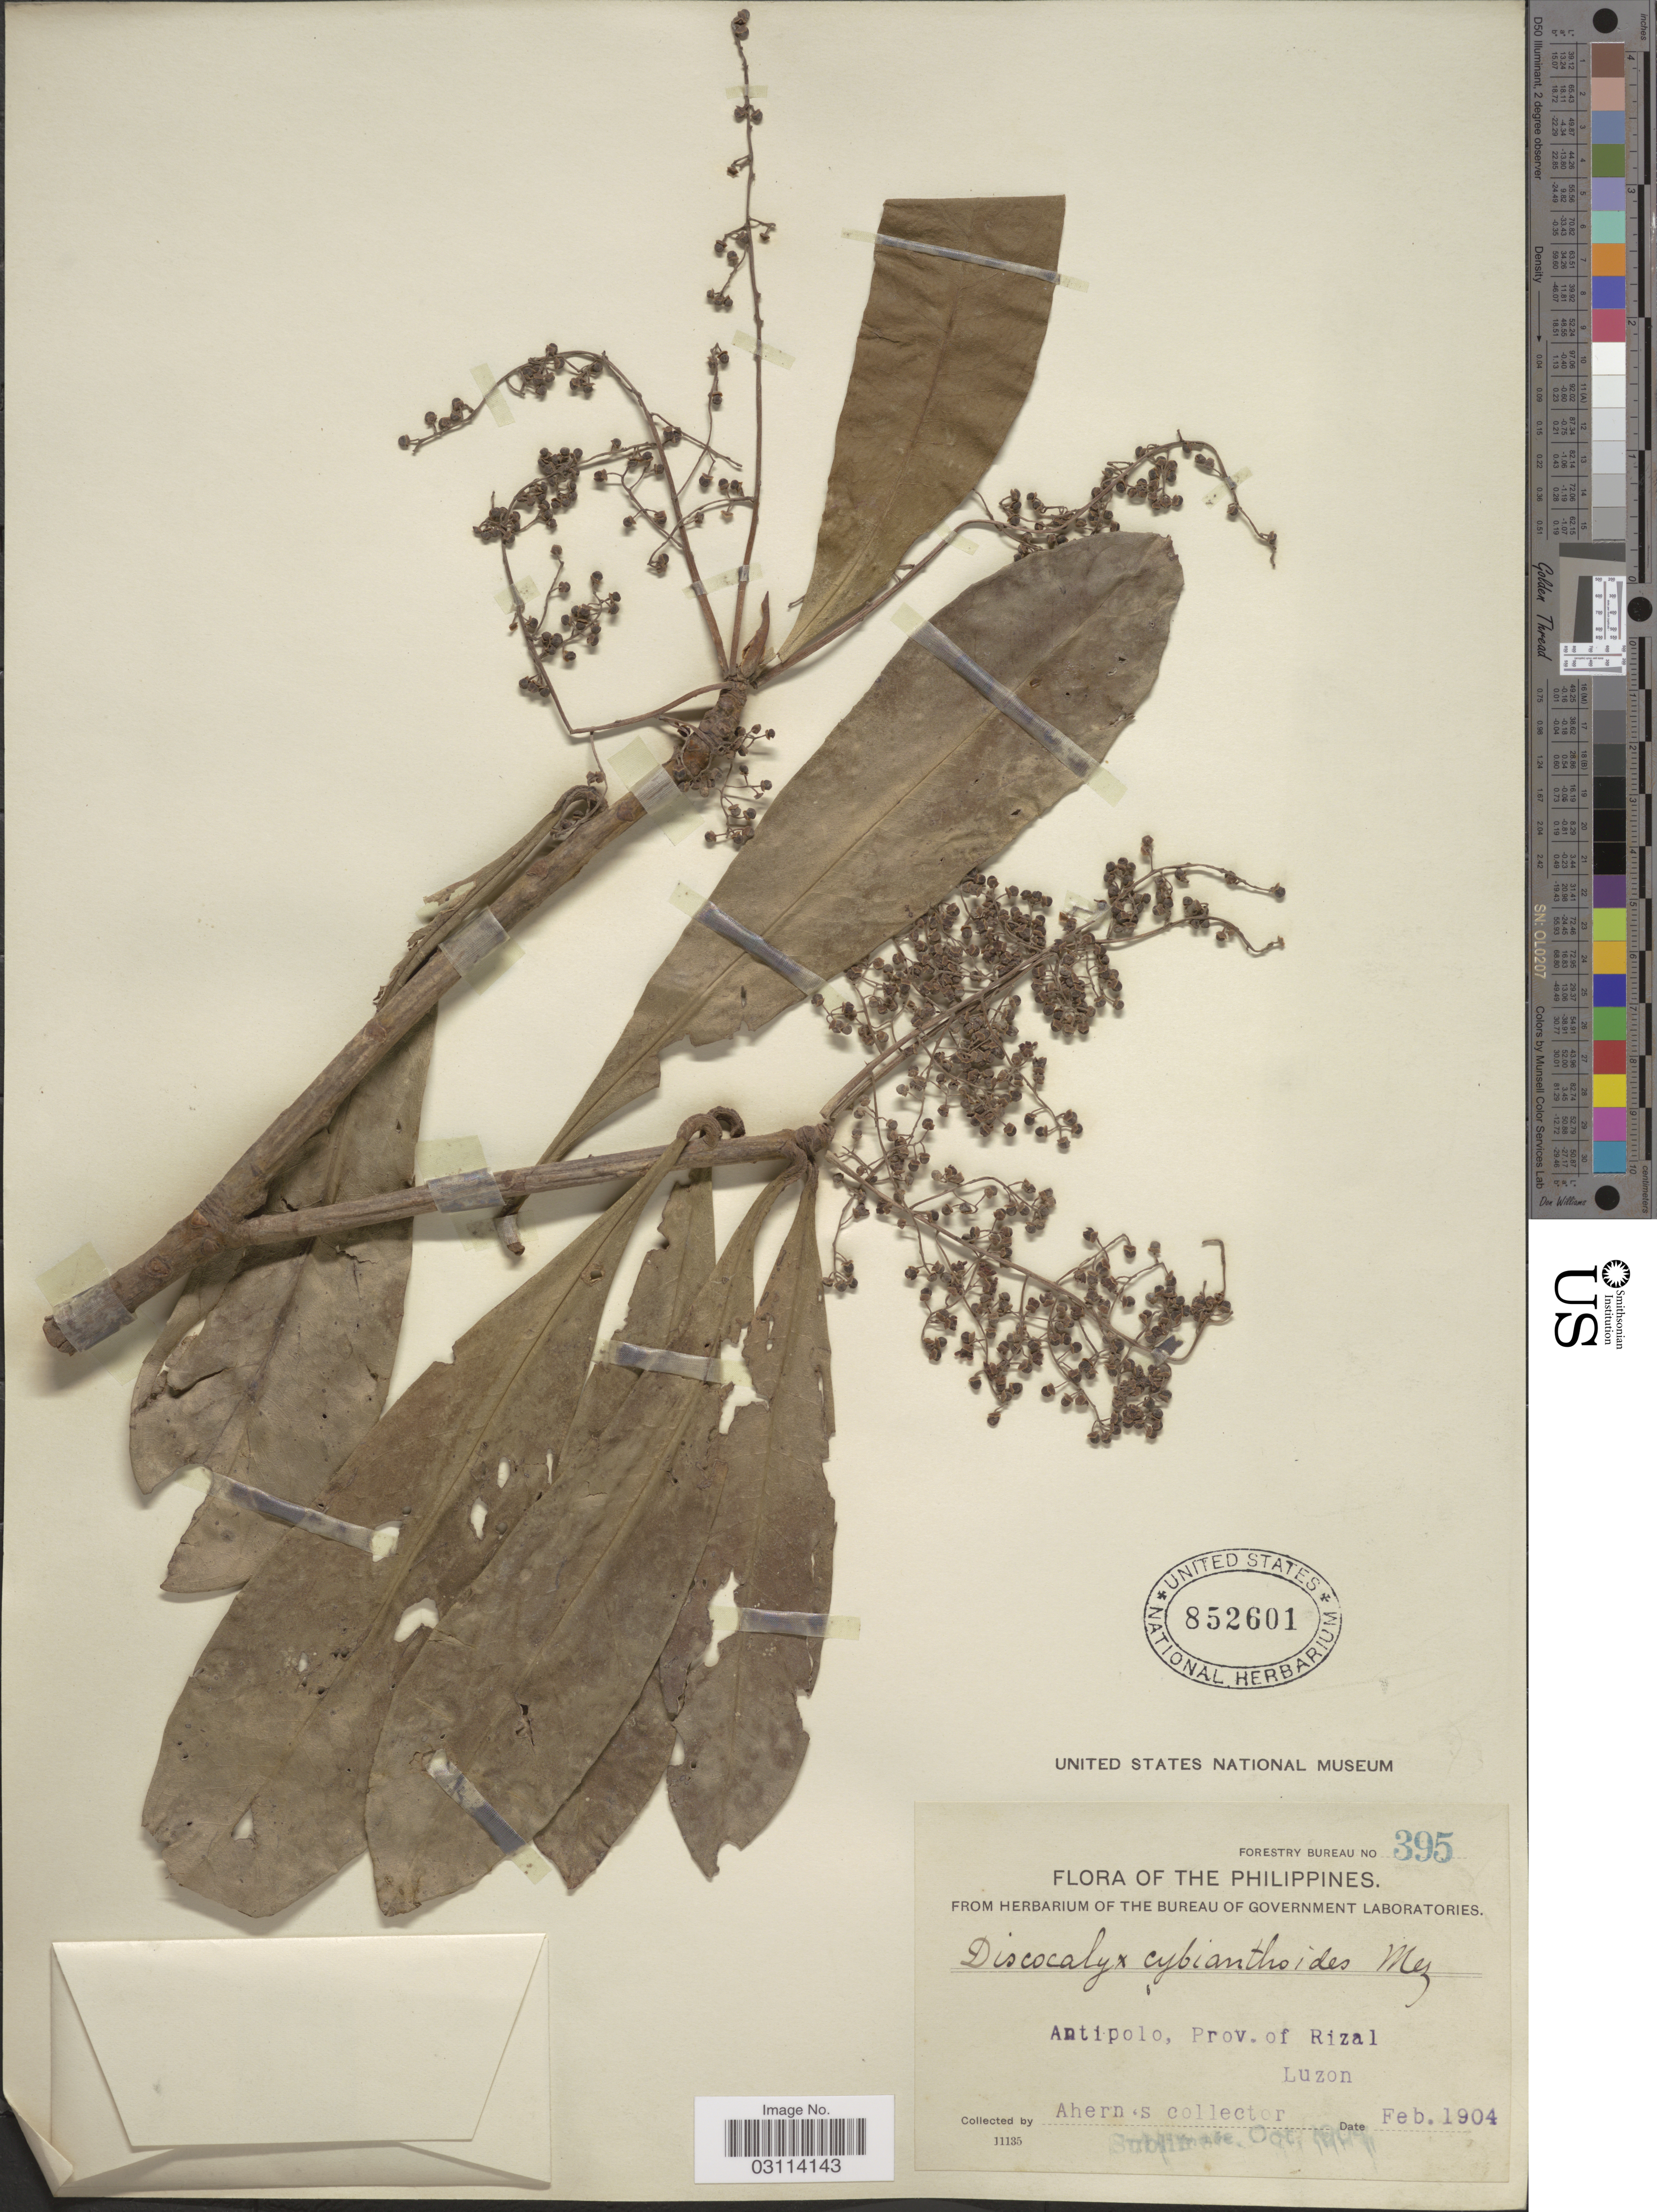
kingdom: Plantae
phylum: Tracheophyta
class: Magnoliopsida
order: Ericales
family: Primulaceae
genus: Discocalyx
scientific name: Discocalyx cybianthoides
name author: (A. DC.) Mez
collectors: Ahern's collector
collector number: Forestry Bureau 395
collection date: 1904-02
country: Philippines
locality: Antipolo, Prov. of Rizal, Luzon.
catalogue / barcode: US 852601